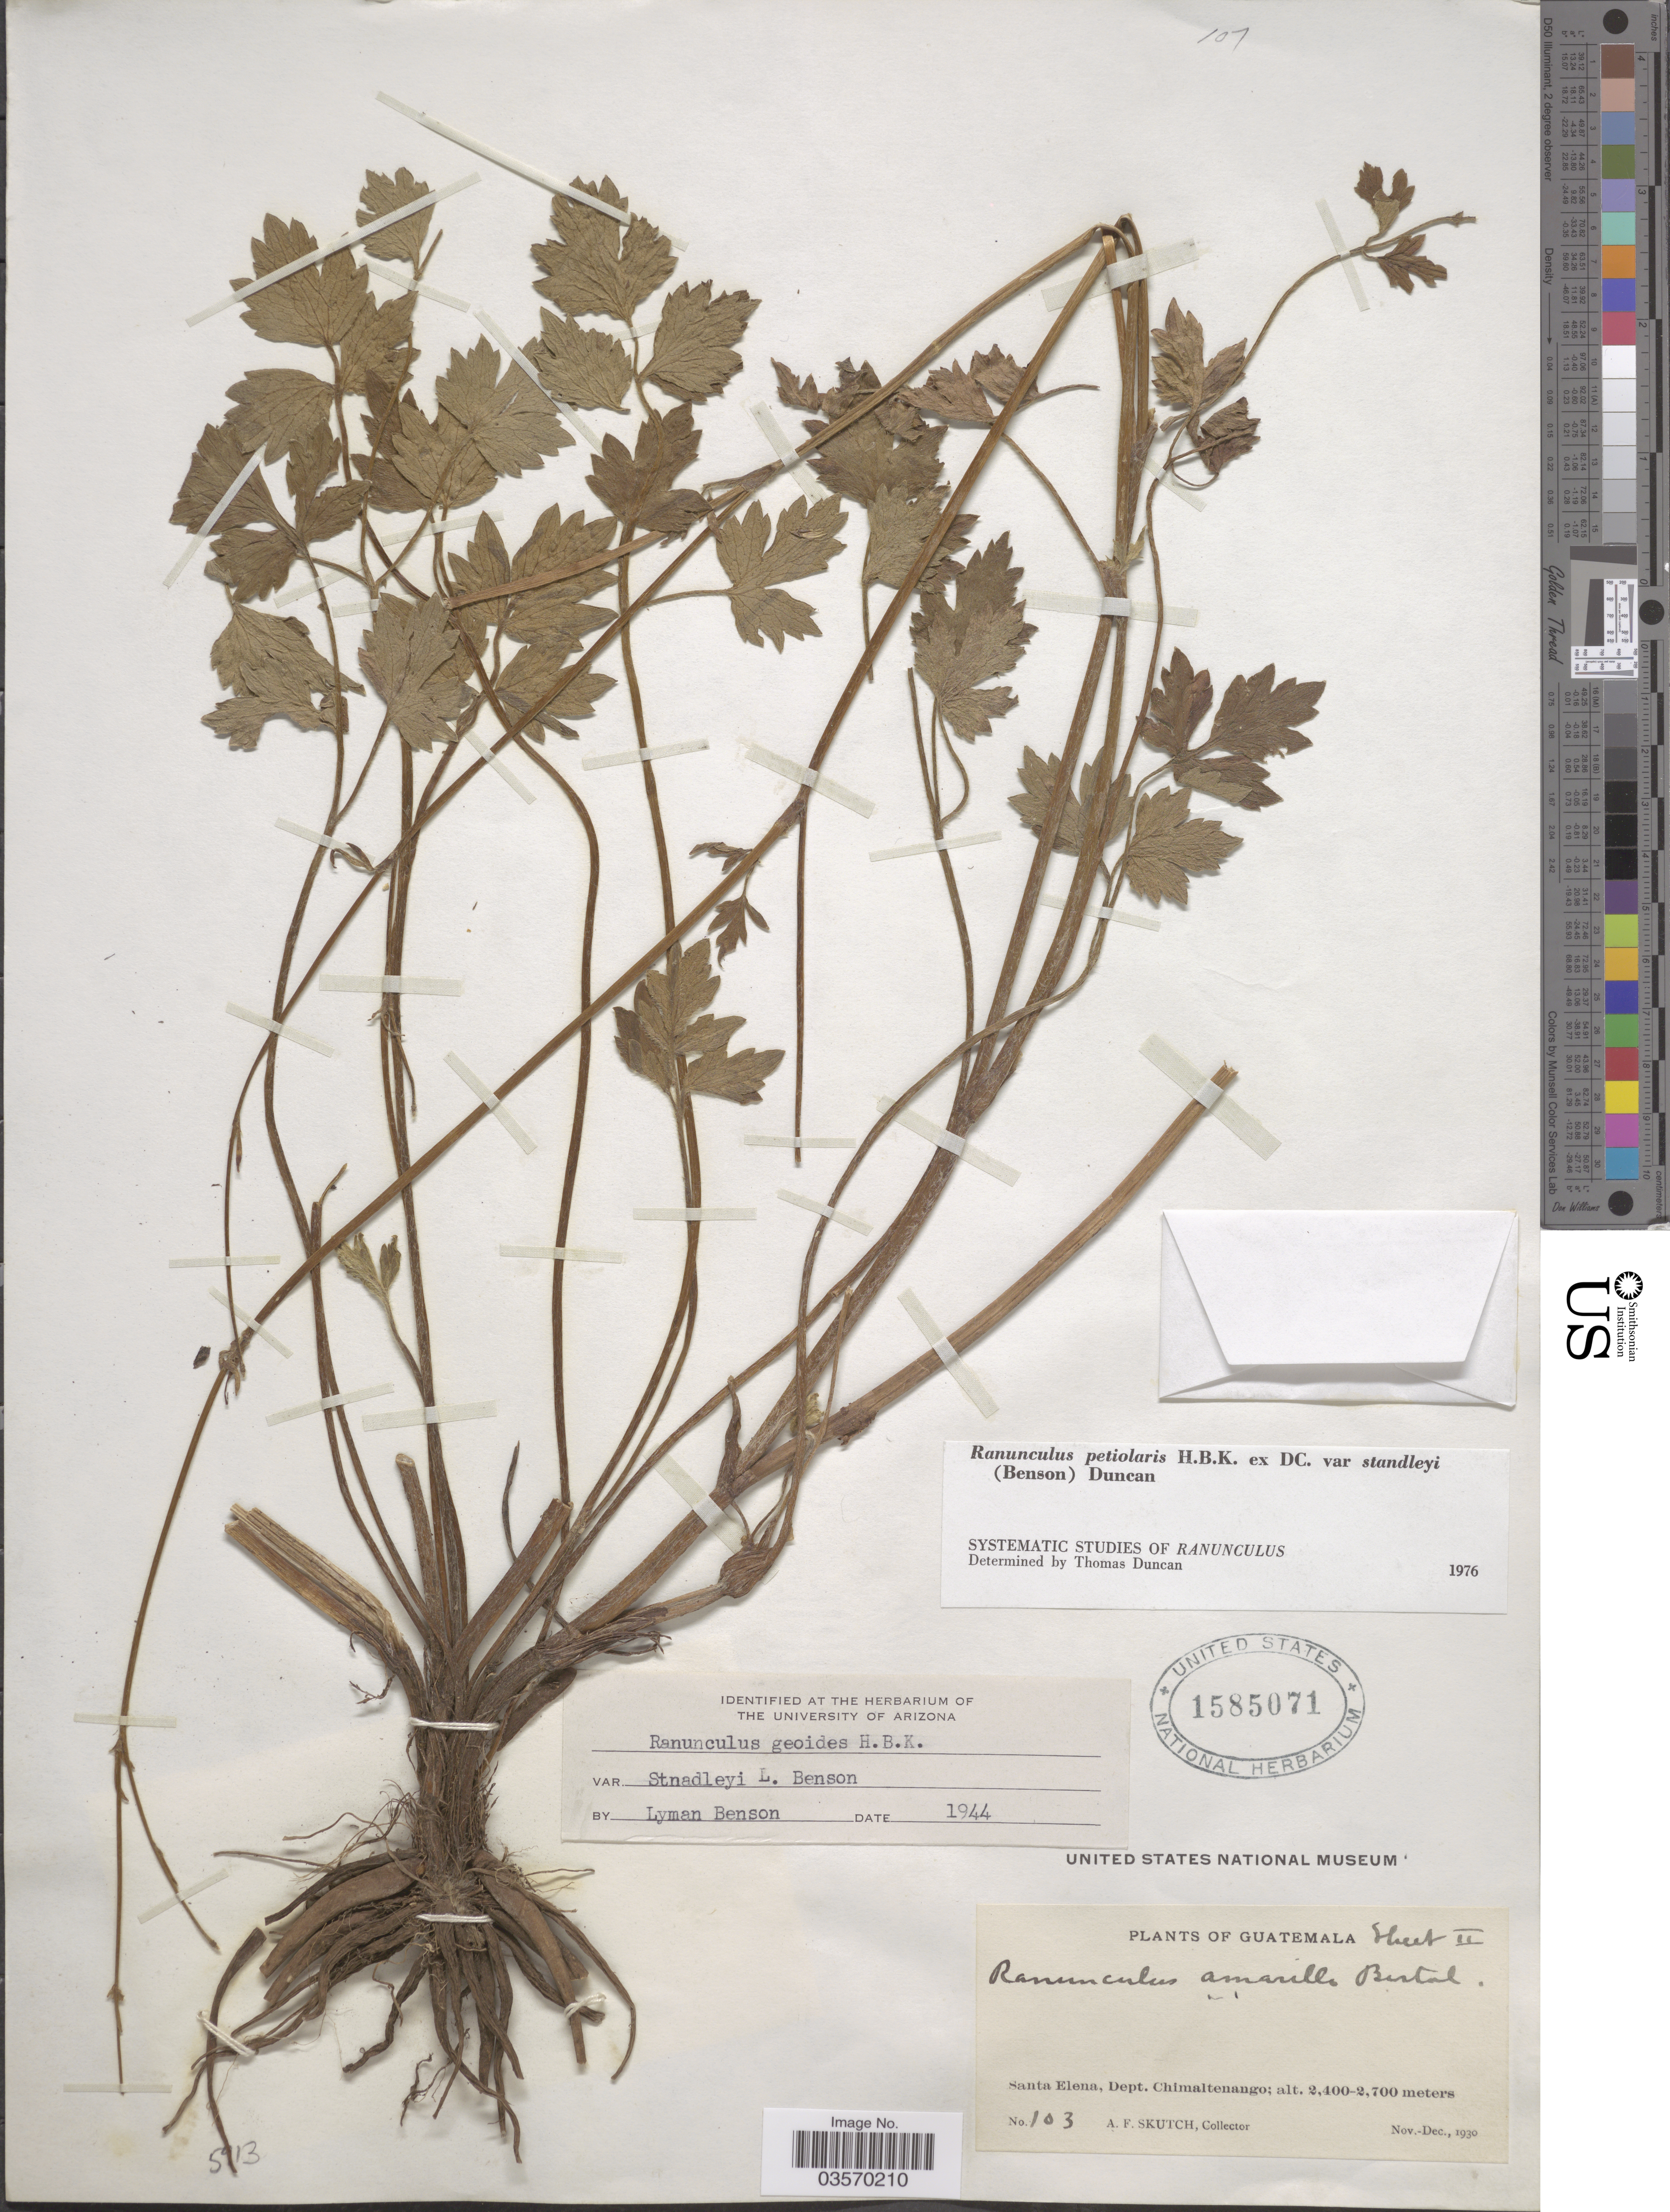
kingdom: Plantae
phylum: Tracheophyta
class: Magnoliopsida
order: Ranunculales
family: Ranunculaceae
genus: Ranunculus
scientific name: Ranunculus petiolaris var. standleyi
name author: (L.D. Benson) T. Duncan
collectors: A. F. Skutch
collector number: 103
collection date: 1930-11/1930-12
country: Guatemala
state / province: Chimaltenango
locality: Santa Elena, Dept. Chimaltenango.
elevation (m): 2400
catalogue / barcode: US 1585071